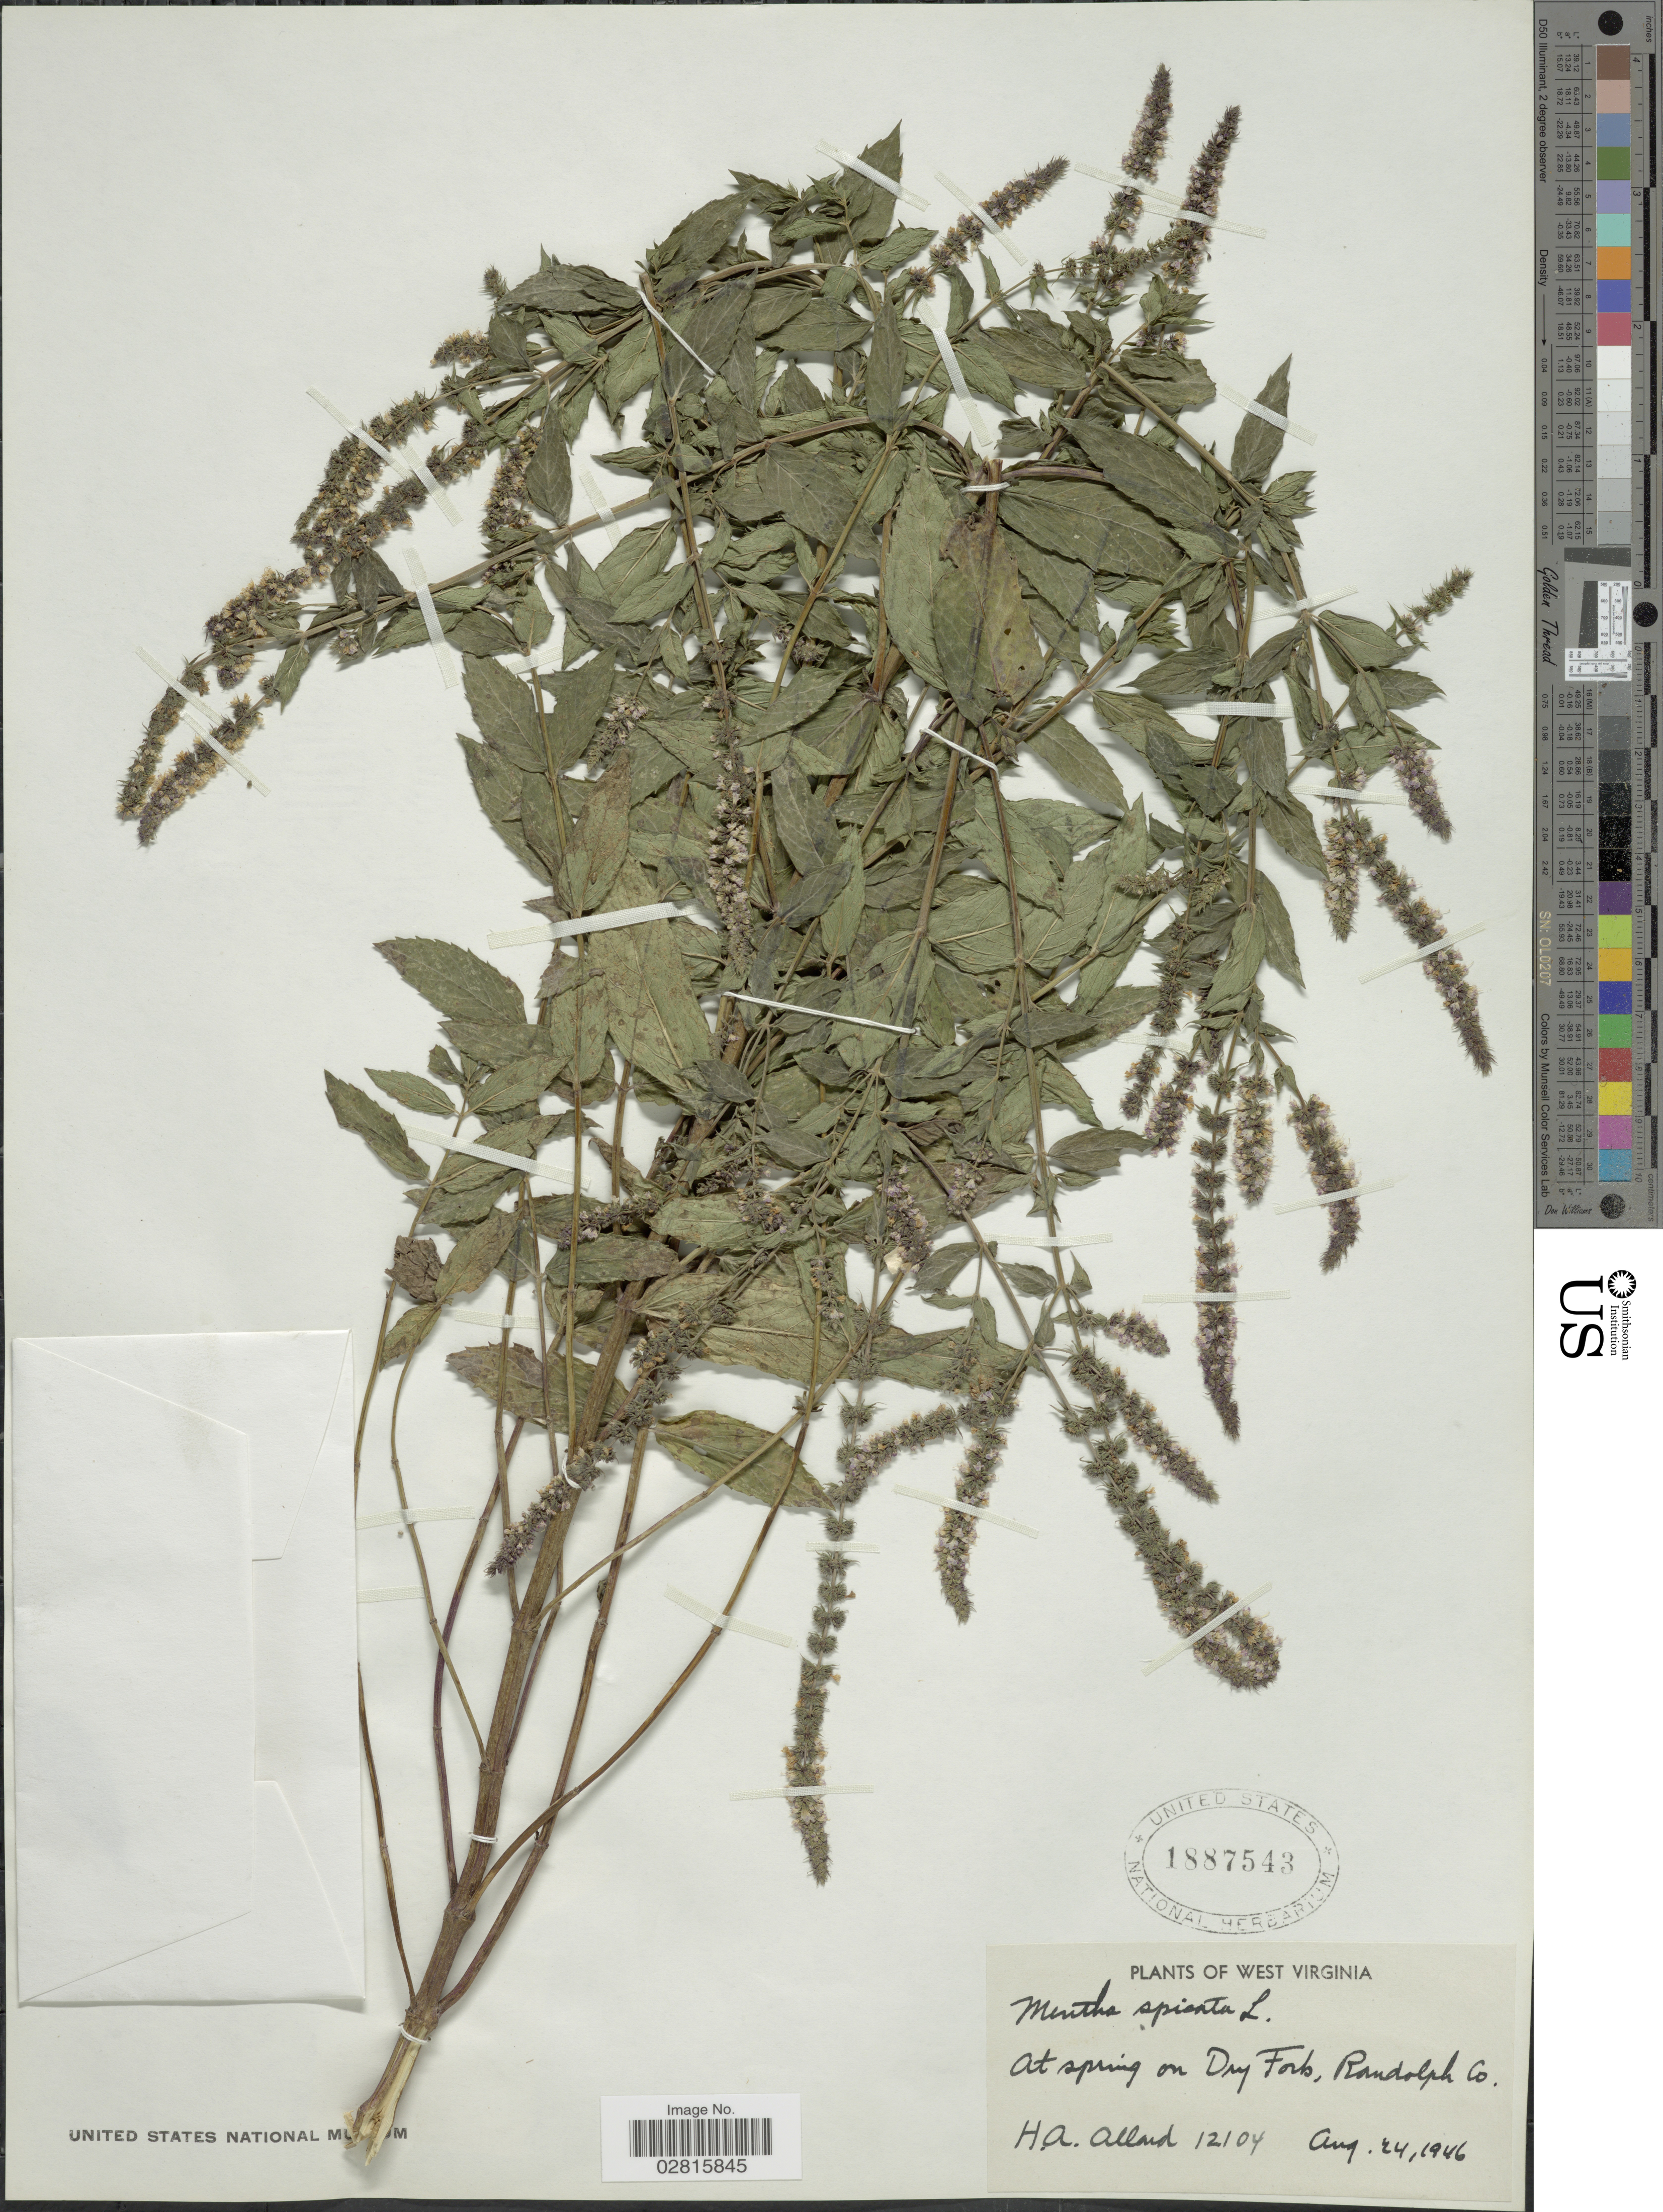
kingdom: Plantae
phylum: Tracheophyta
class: Magnoliopsida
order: Lamiales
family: Lamiaceae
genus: Mentha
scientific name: Mentha spicata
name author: L.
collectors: H. A. Allard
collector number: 12104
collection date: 1946-08-24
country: United States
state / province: West Virginia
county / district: Randolph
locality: At spring on Dry Fork, Randolph Co.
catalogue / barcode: US 1887543